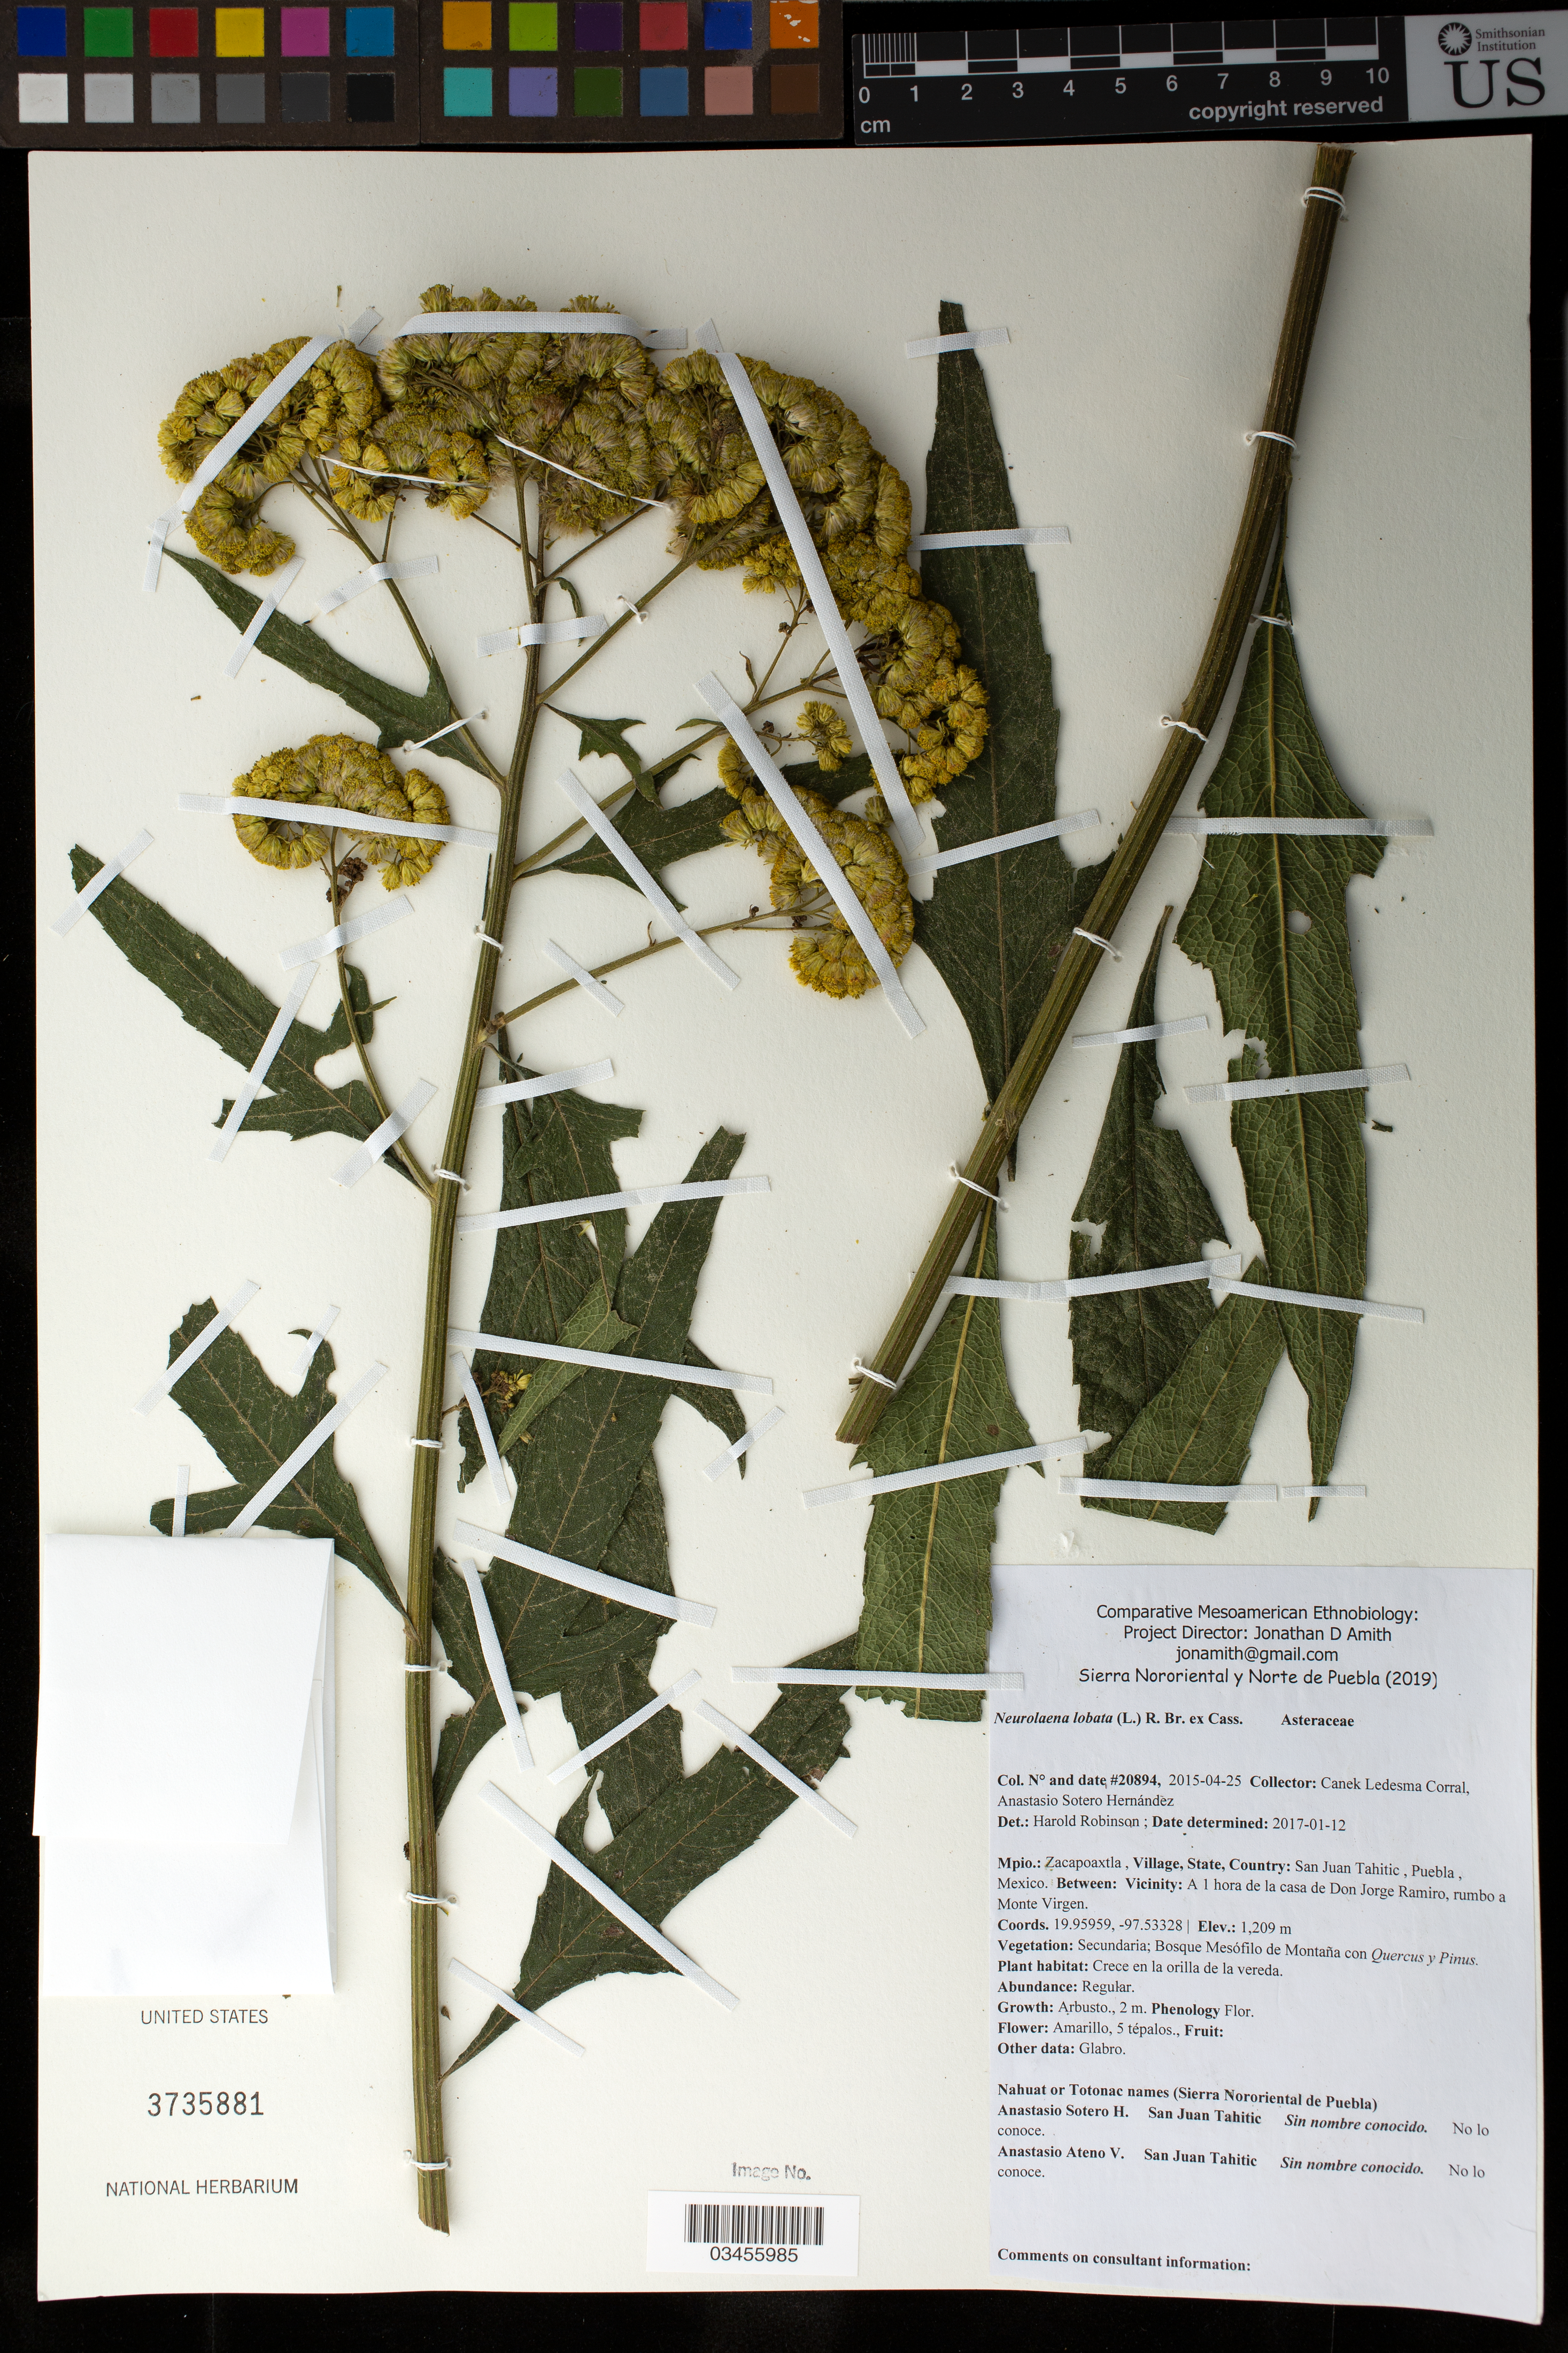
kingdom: Plantae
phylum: Tracheophyta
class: Magnoliopsida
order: Asterales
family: Asteraceae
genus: Neurolaena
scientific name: Neurolaena lobata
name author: (L.) R. Br. ex Cass.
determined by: Robinson, Harold E., (US)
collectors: Canek Ledesma C. & A. Sotero H.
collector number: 20894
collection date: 2015-04-25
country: México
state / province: Puebla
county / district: Zacapoaxtla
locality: PUEBLO: San Juan Tahitic; LOCALIDAD EXACTA: A 1 hora de la casa de Don Jorge Ramiro, rumbo a Monte Virgen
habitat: Bosque mesófilo de montaña con Quercus y Pinus | Crece en la orilla de la vereda.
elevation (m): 1209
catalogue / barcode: US 3735881